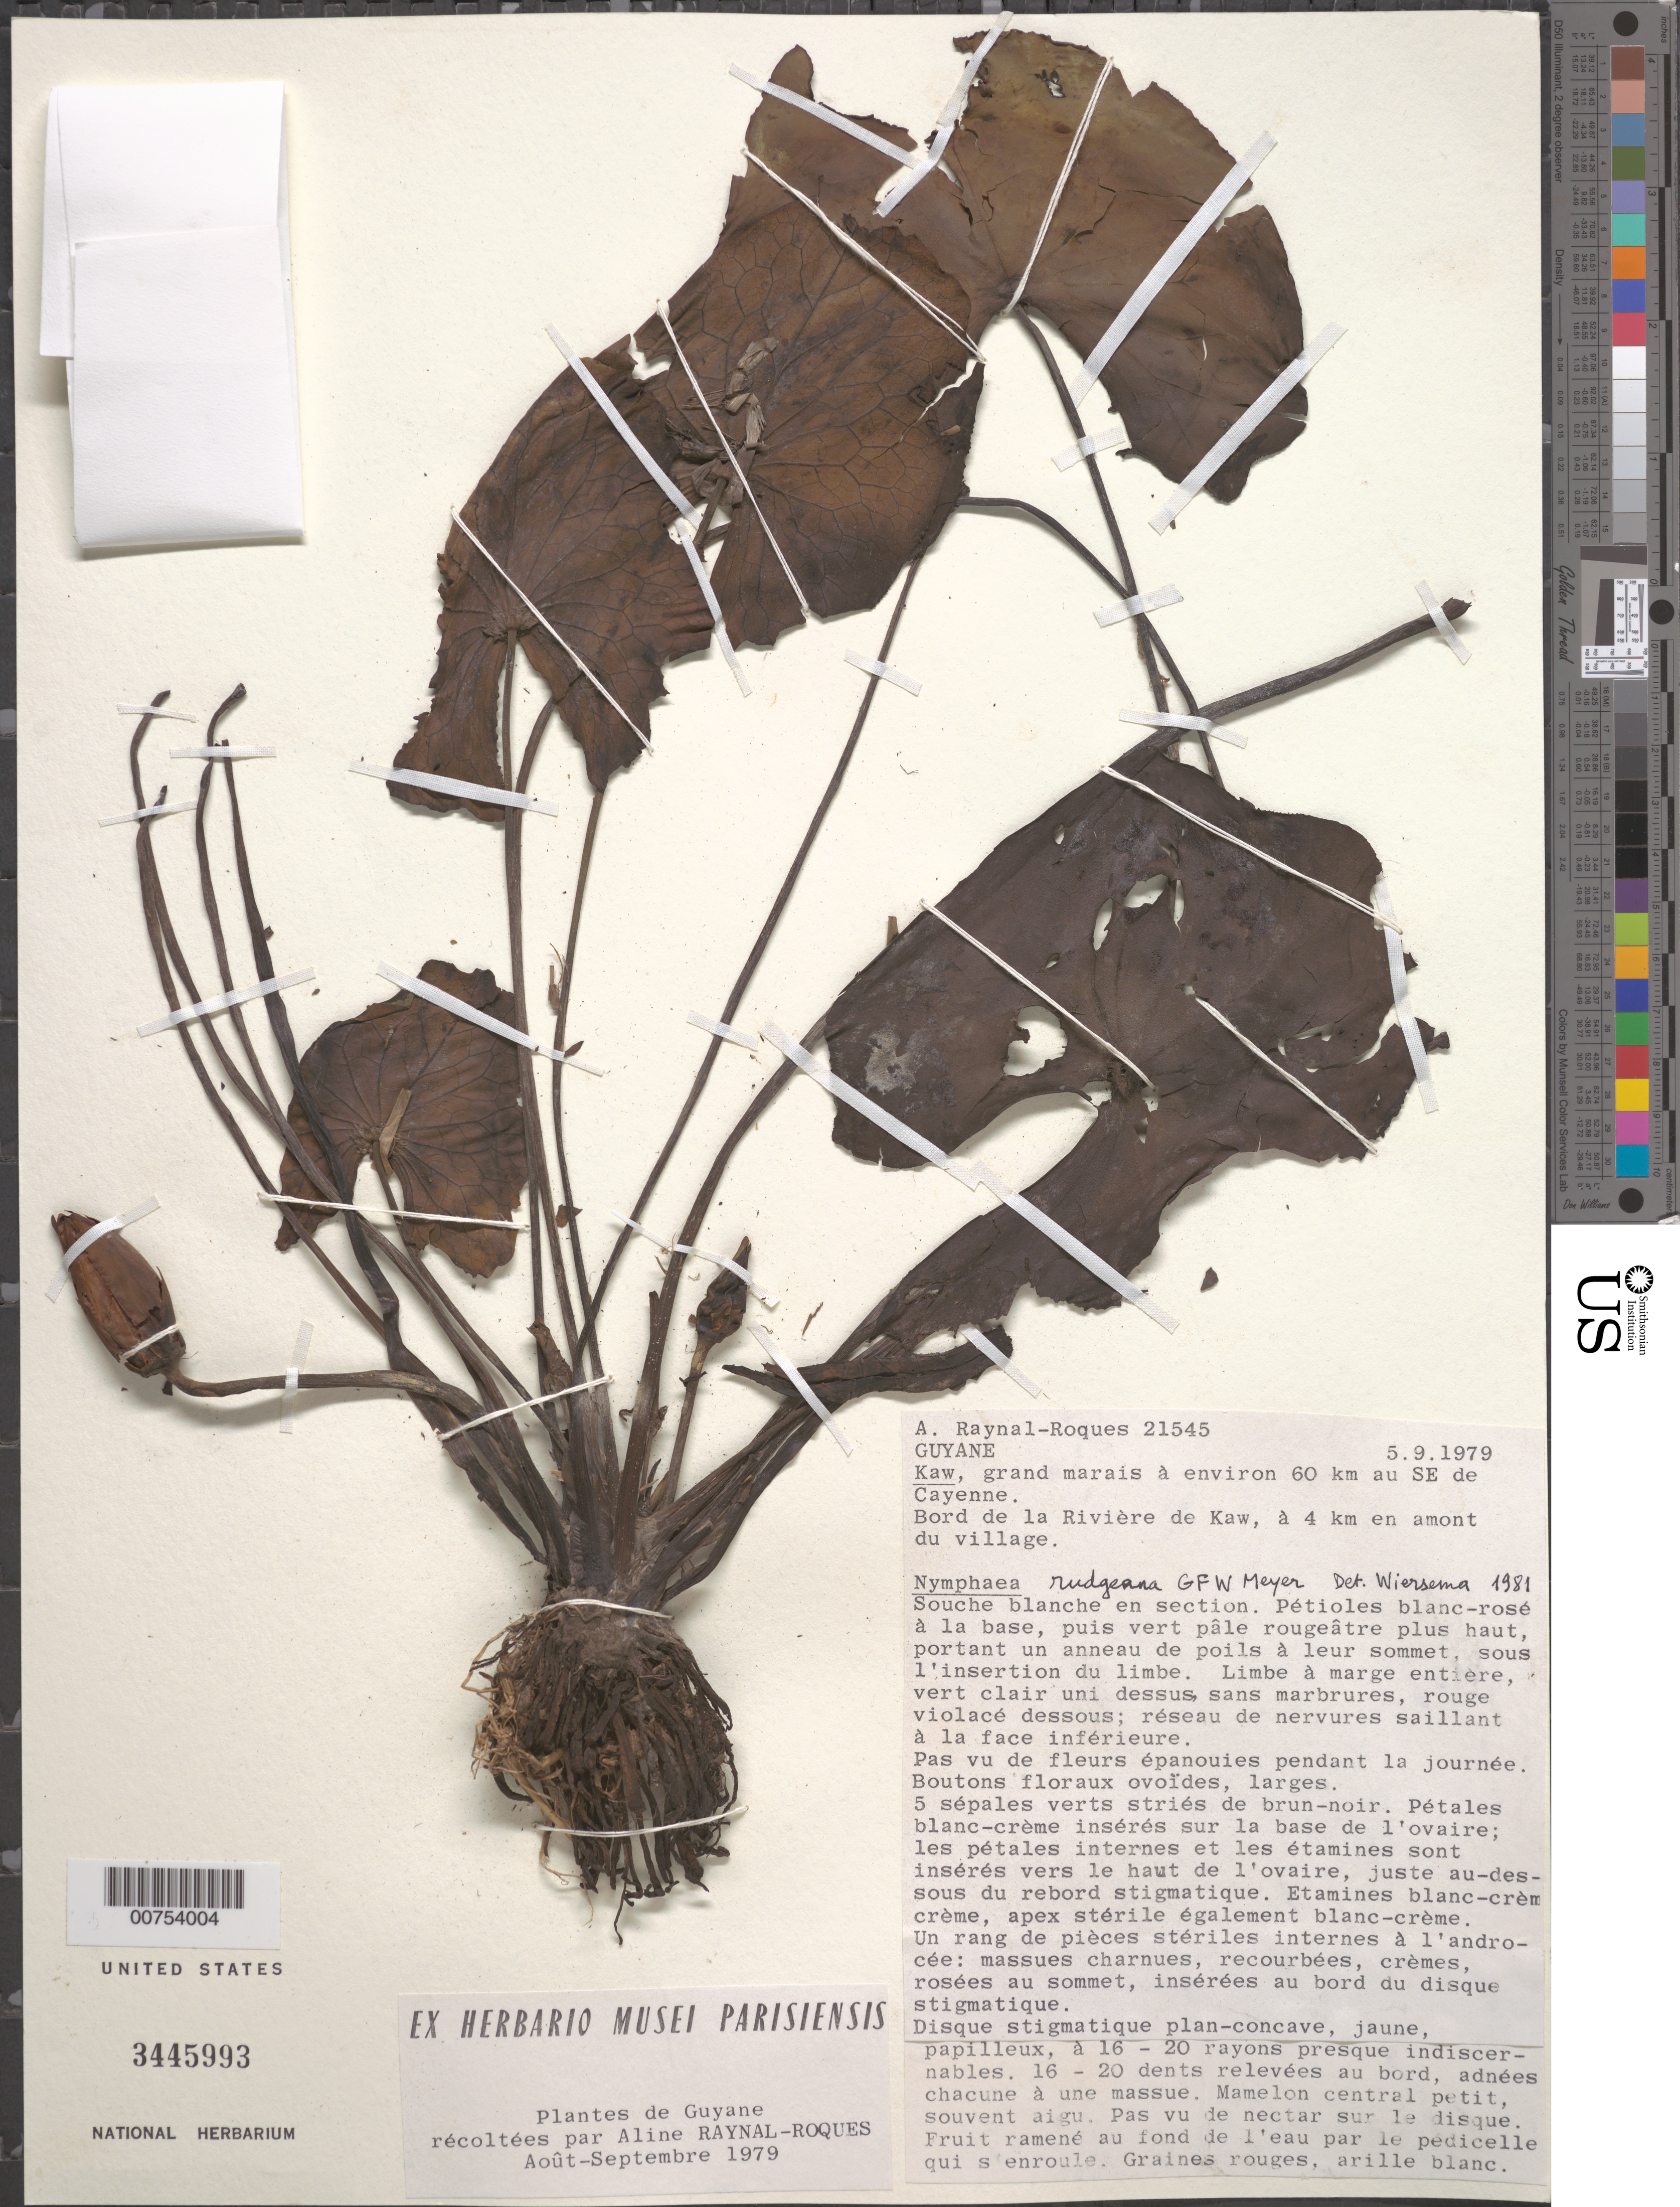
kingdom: Plantae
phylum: Tracheophyta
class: Magnoliopsida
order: Nymphaeales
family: Nymphaeaceae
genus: Nymphaea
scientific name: Nymphaea rudgeana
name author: G. Mey.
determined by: Wiersema, John H.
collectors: A. M. Raynal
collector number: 21545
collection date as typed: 5-Sep-79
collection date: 1979-09-05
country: French Guiana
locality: Marais de Kaw, 60 km SE of Cayenne, 4 km from village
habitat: Large marsh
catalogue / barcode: US 3445993